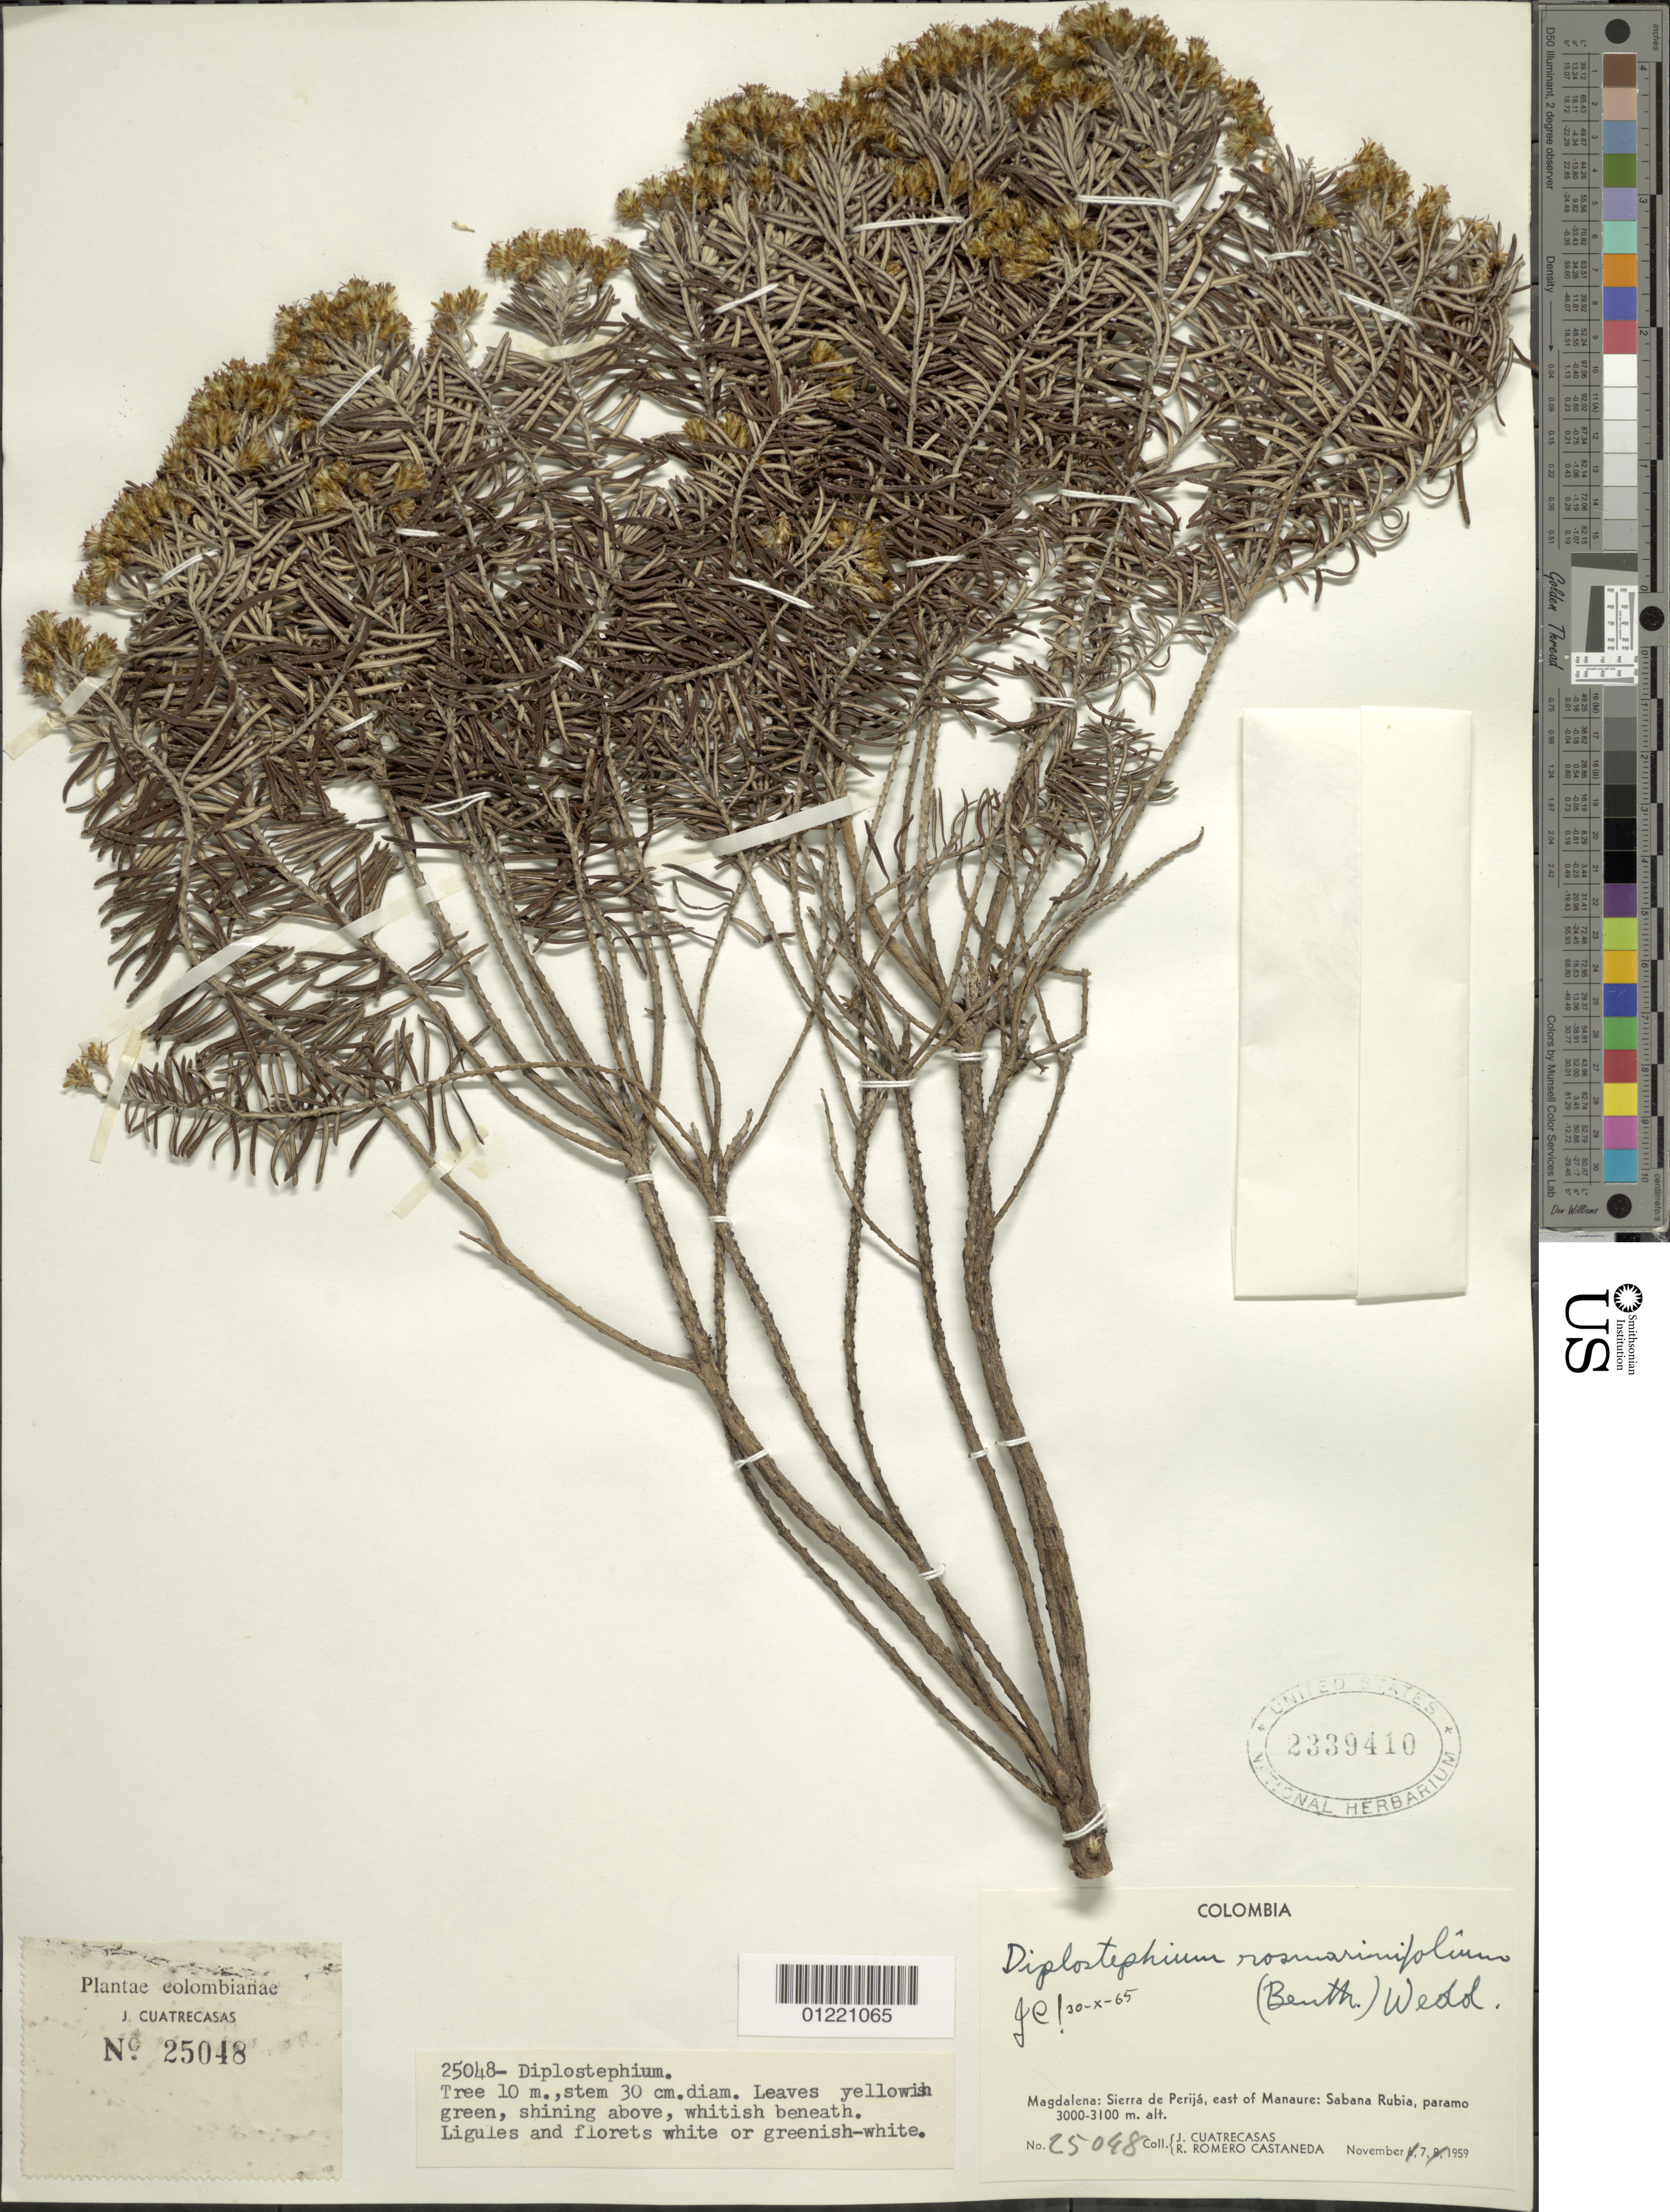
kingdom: Plantae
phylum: Tracheophyta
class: Magnoliopsida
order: Asterales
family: Asteraceae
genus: Diplostephium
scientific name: Diplostephium rosmarinifolium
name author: (Benth.) Wedd.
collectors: J. Cuatrecasas & R. Romero Castañeda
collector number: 25048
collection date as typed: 07 Nov 1959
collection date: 1959-11-07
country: Colombia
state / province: Magdalena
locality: Sierra de Perija, E of Manaure: Sabana Rubia.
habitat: paramo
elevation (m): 3000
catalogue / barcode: US 2339410